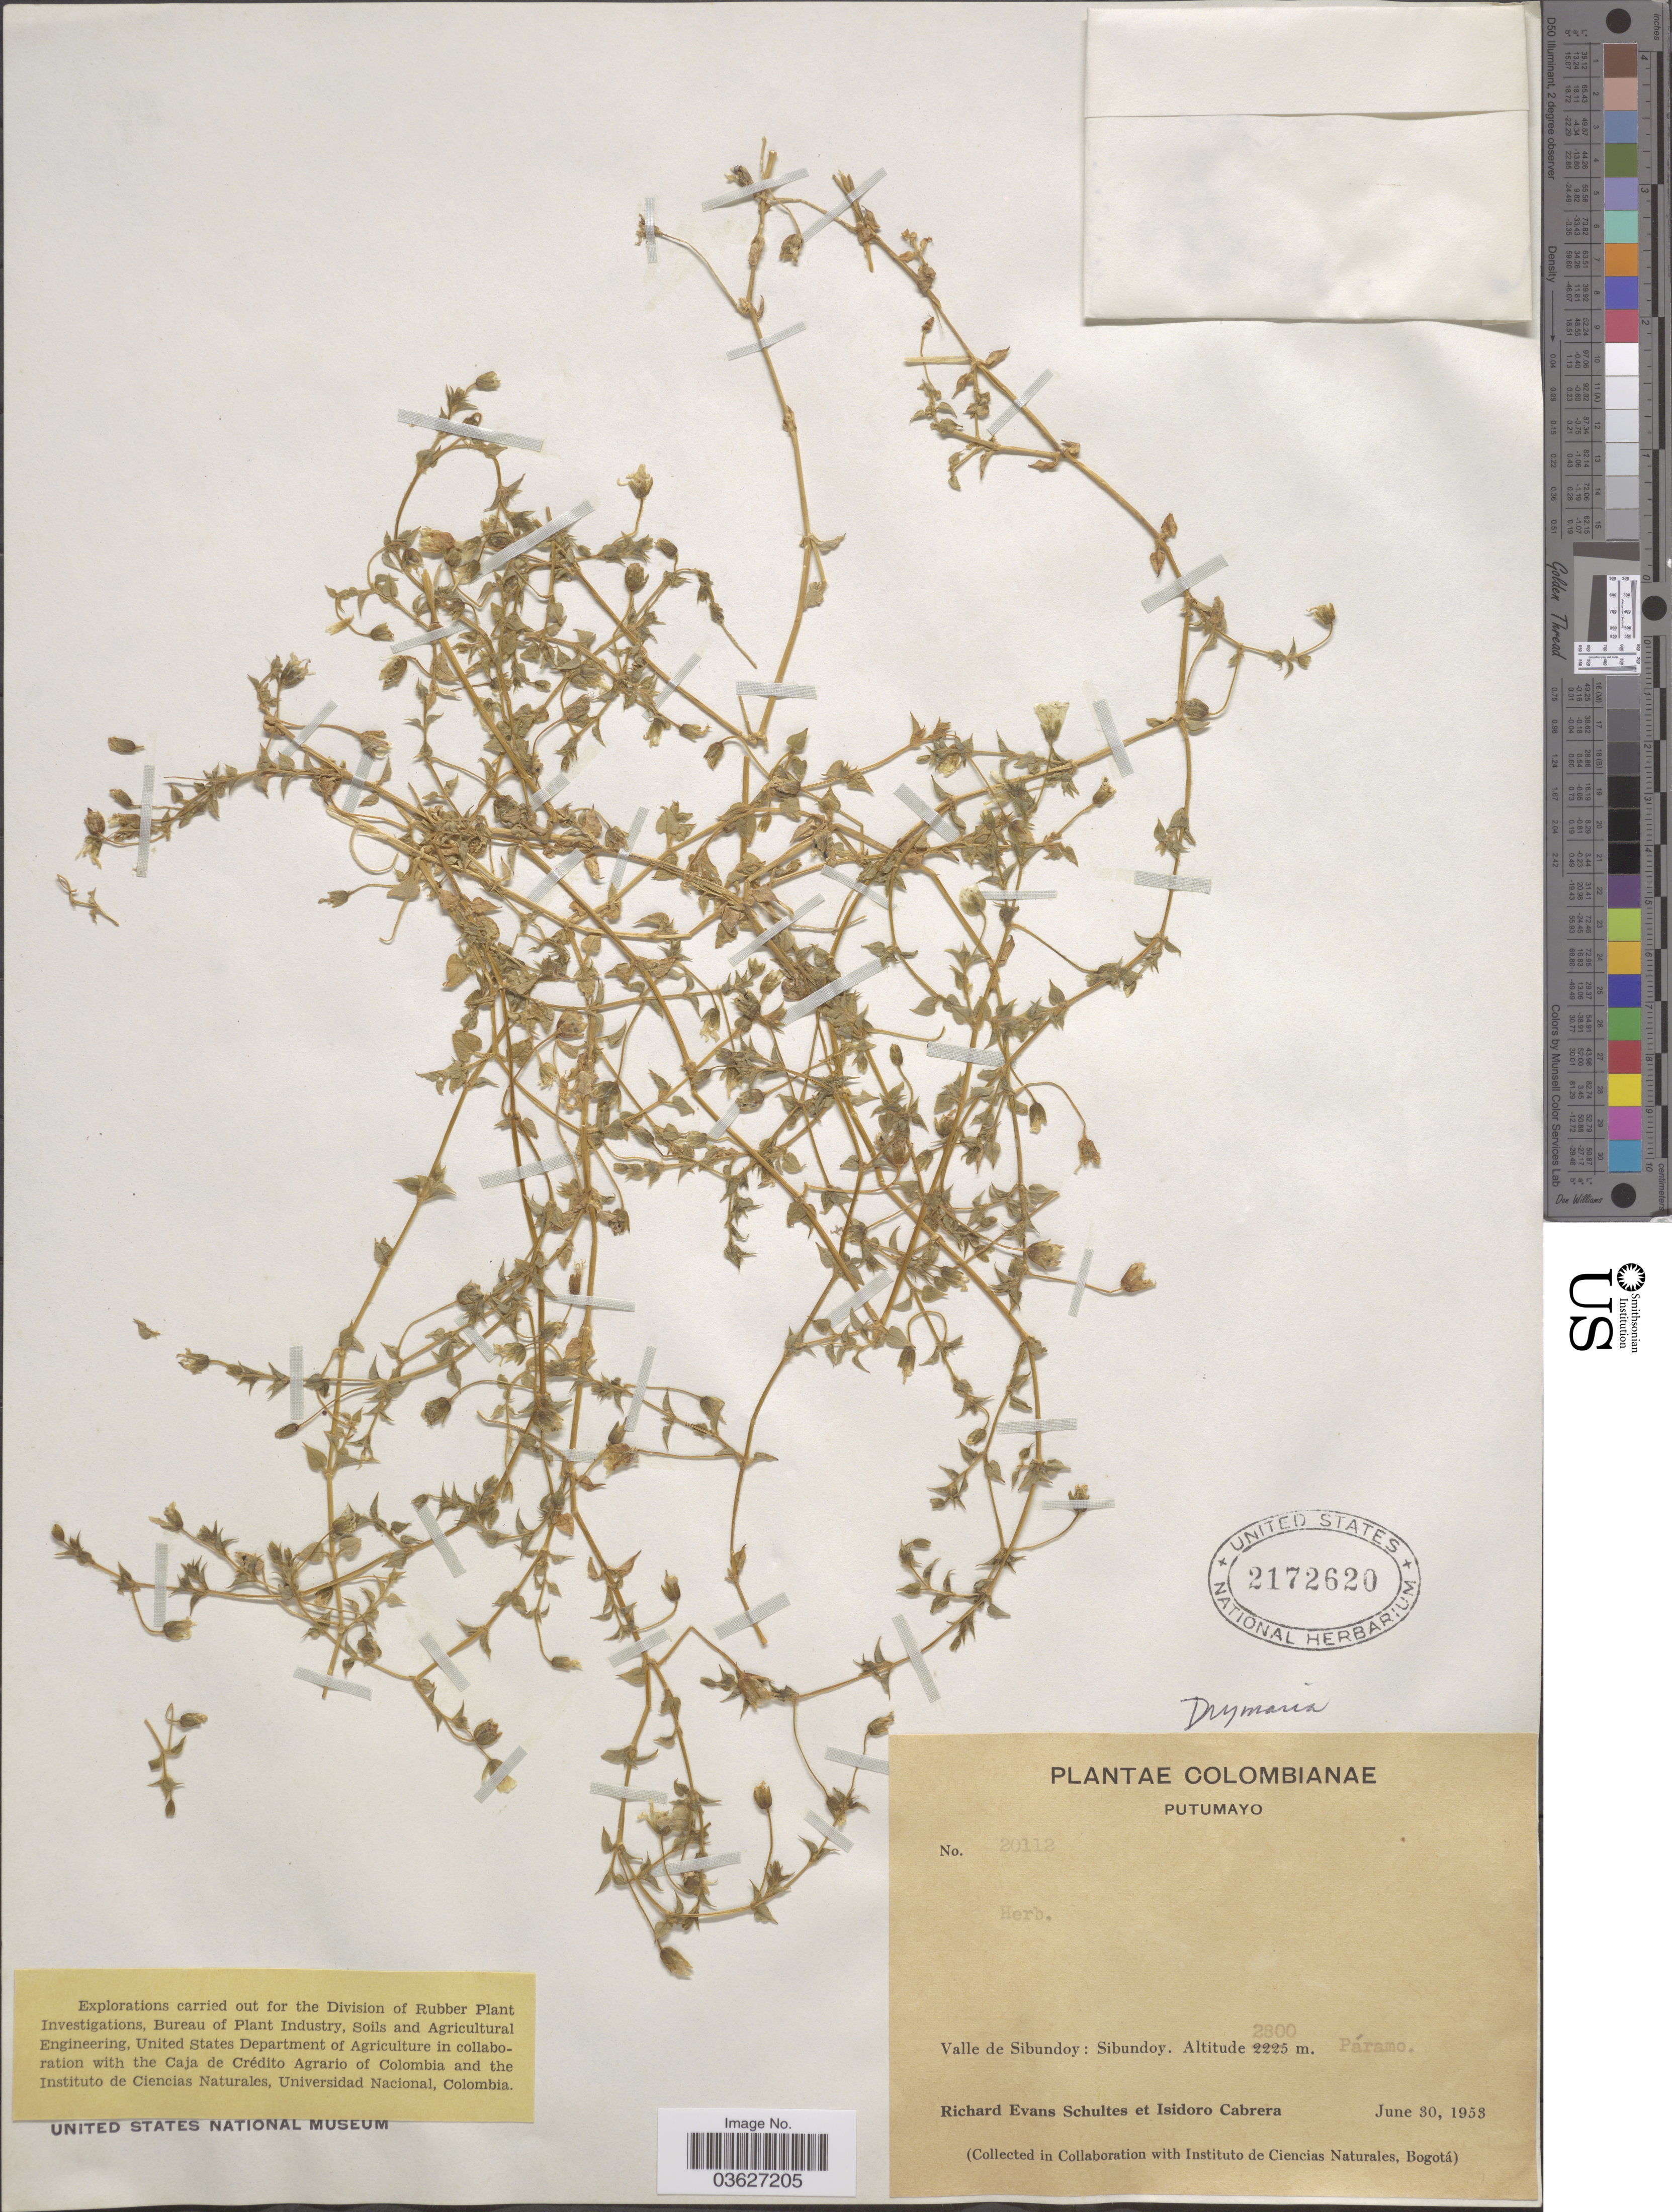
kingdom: Plantae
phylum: Tracheophyta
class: Magnoliopsida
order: Caryophyllales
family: Caryophyllaceae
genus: Drymaria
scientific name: Drymaria sp.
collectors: R. E. Schultes & I. Cabrera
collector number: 20112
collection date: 1953-06-30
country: Colombia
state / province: Putumayo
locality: Valle de Sibundoy: Sibundoy. Páramo.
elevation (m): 2800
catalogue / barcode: US 2172620